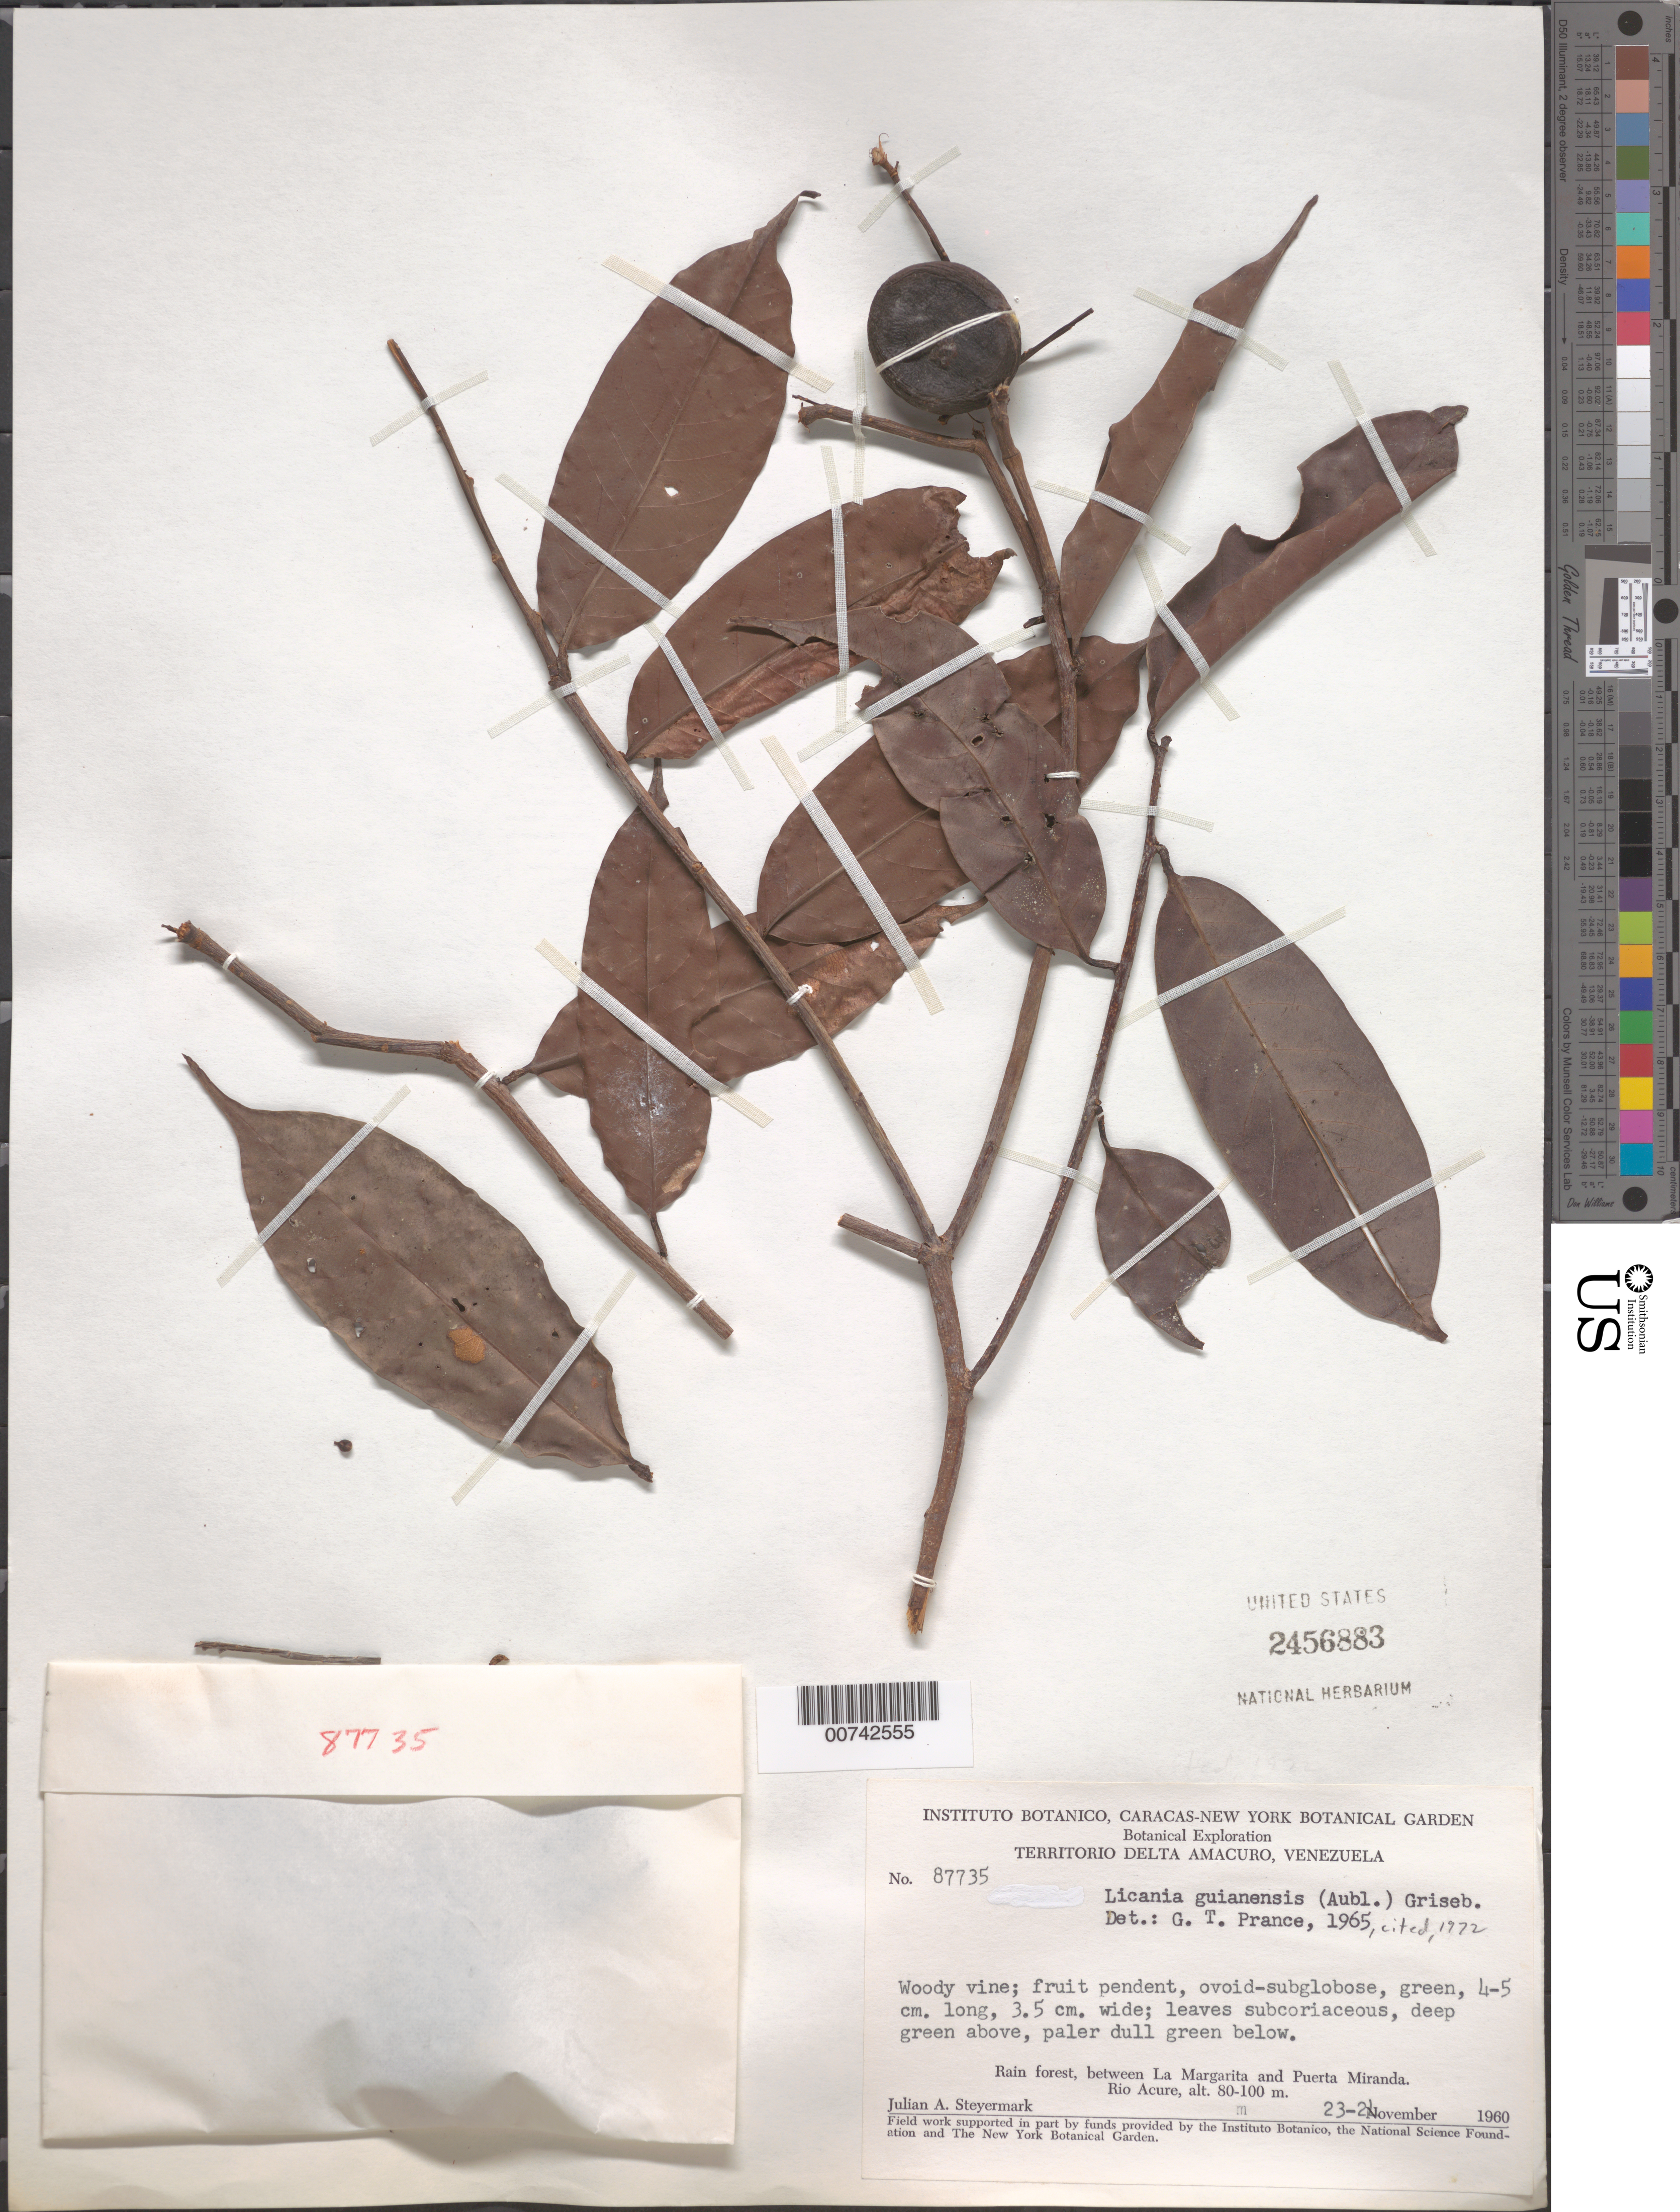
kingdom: Plantae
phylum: Tracheophyta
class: Magnoliopsida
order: Malpighiales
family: Chrysobalanaceae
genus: Moquilea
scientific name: Moquilea guianensis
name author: Aubl.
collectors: J. Steyermark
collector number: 87735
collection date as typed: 23-Nov-60 to 24-Nov-60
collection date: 1960-11-23/1960-11-24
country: Venezuela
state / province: Delta Amacuro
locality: Río Acure, between La Margarita and Puerto Miranda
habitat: Rain forest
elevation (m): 80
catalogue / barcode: US 2456883